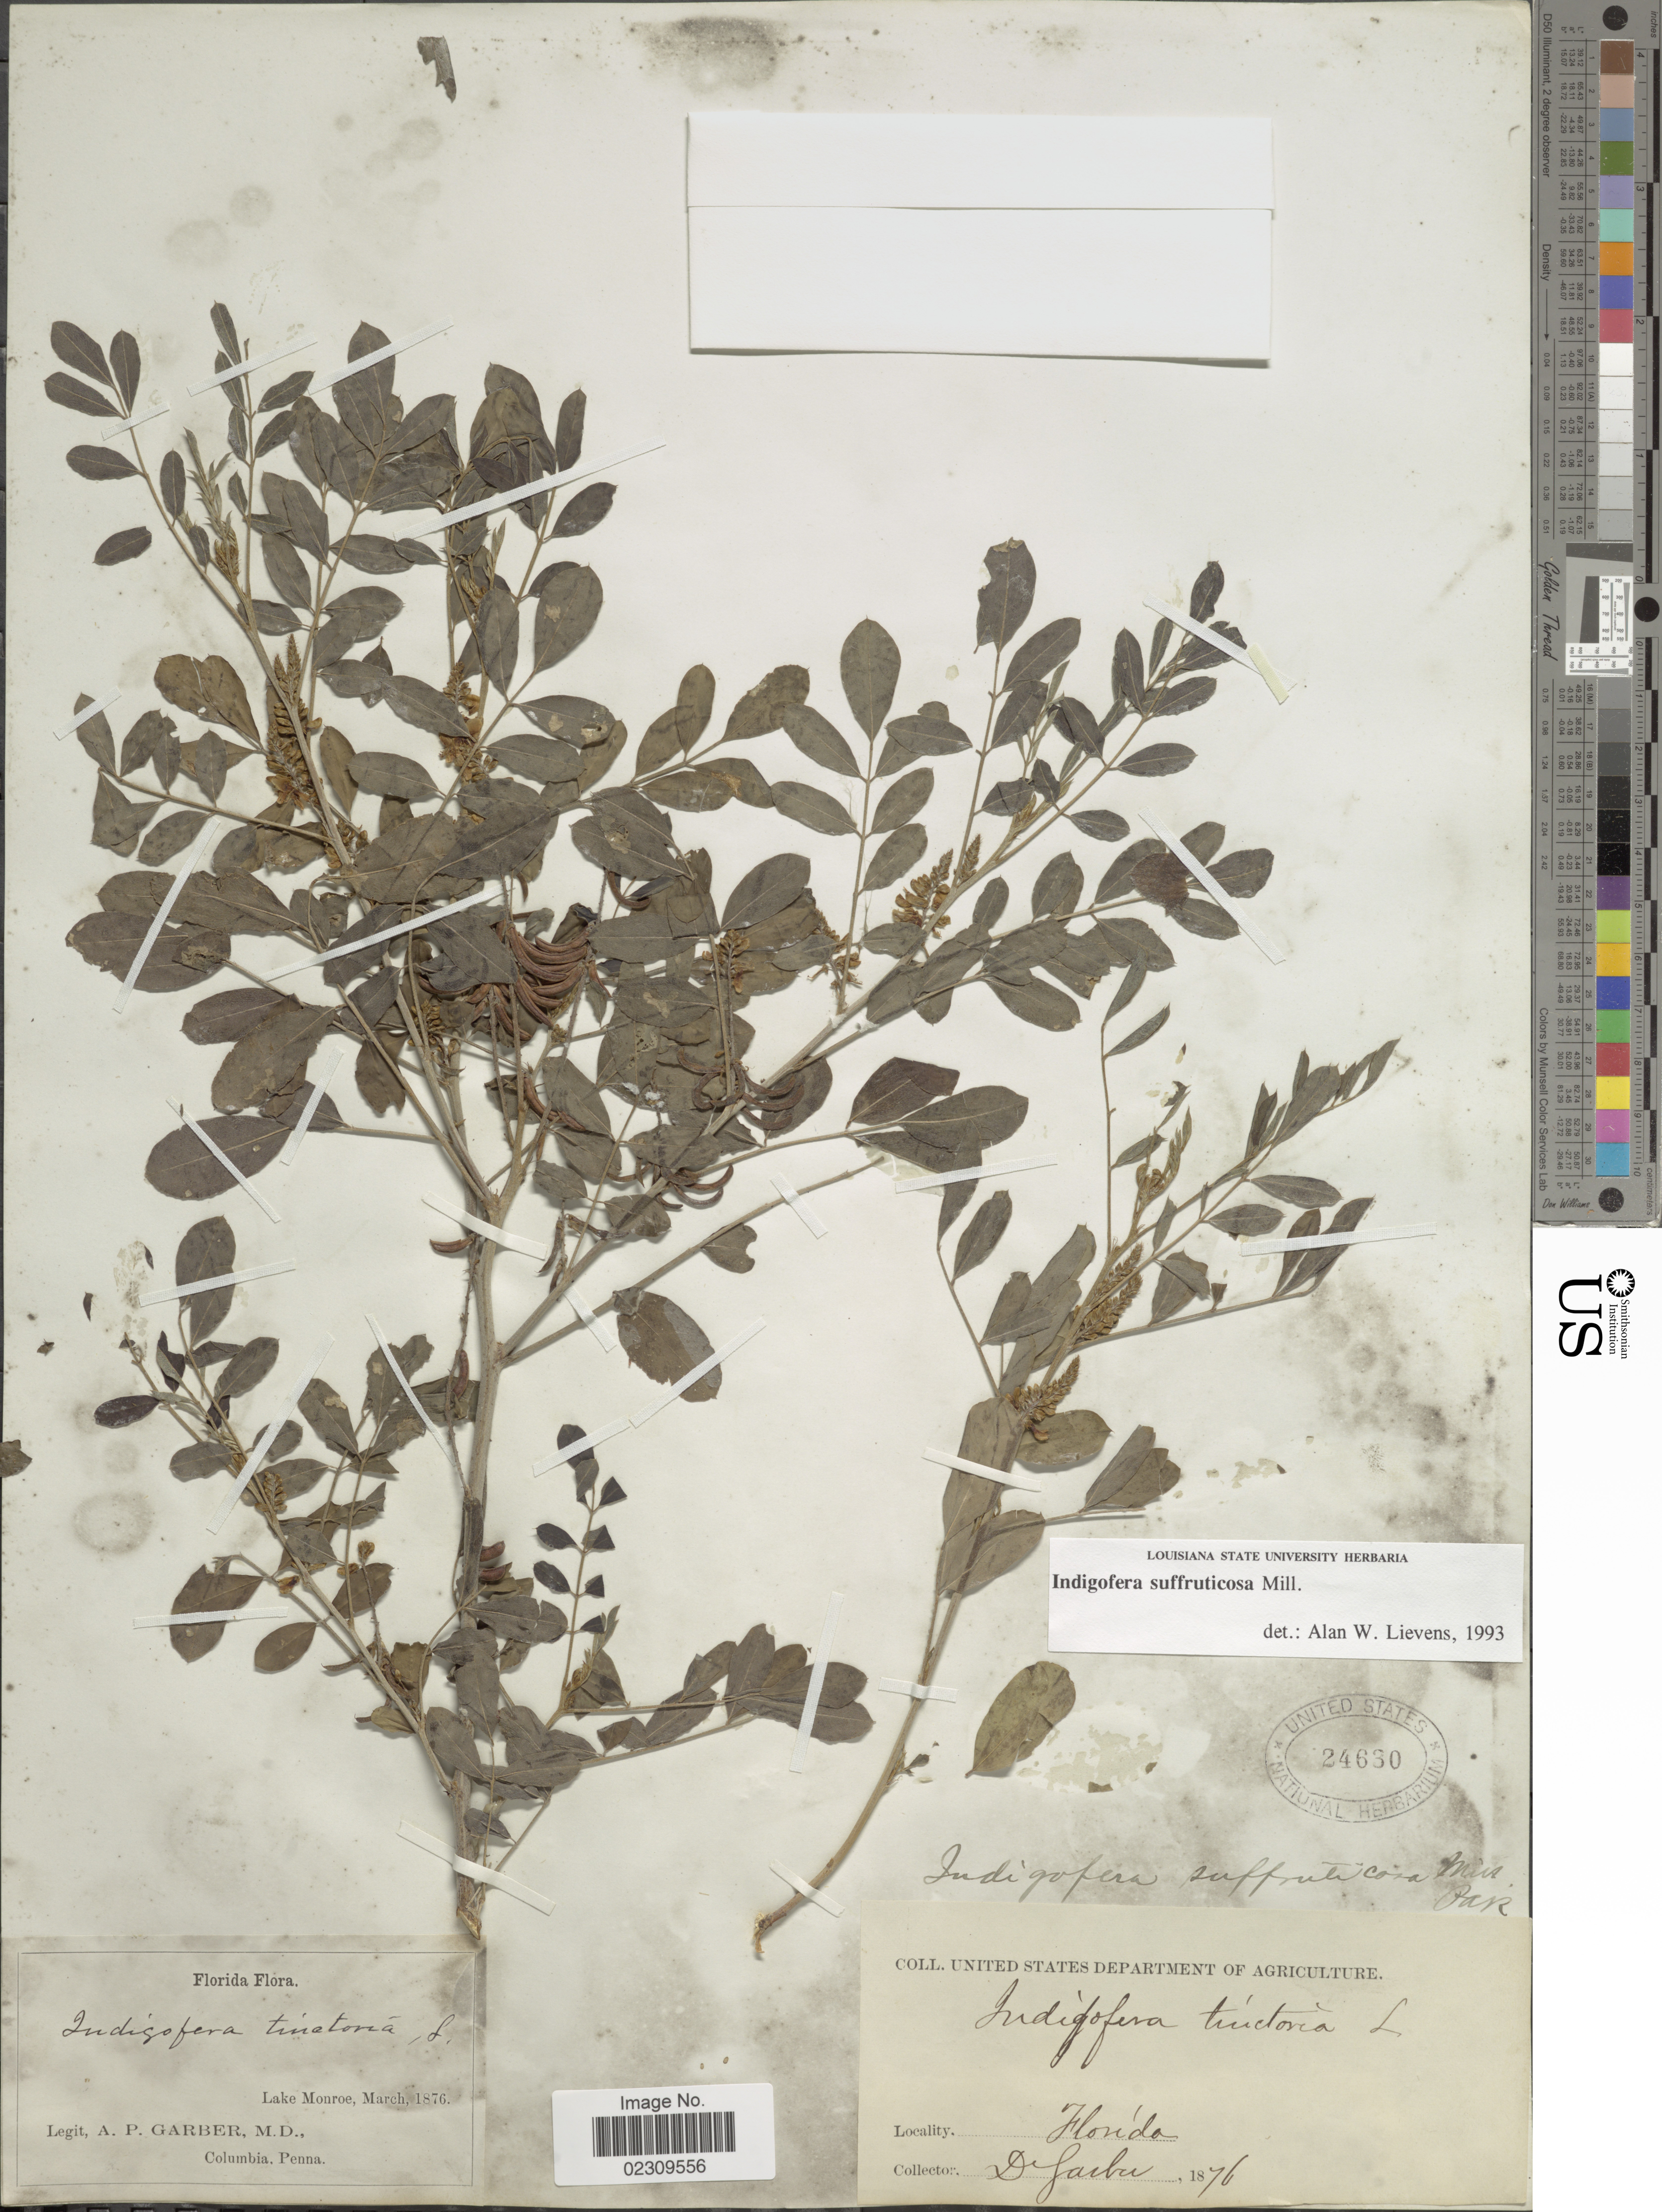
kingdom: Plantae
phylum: Tracheophyta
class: Magnoliopsida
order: Fabales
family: Fabaceae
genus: Indigofera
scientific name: Indigofera suffruticosa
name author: Mill.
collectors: A. P. Garber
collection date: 1876-03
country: United States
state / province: Florida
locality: Lake Monroe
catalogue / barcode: US 24630